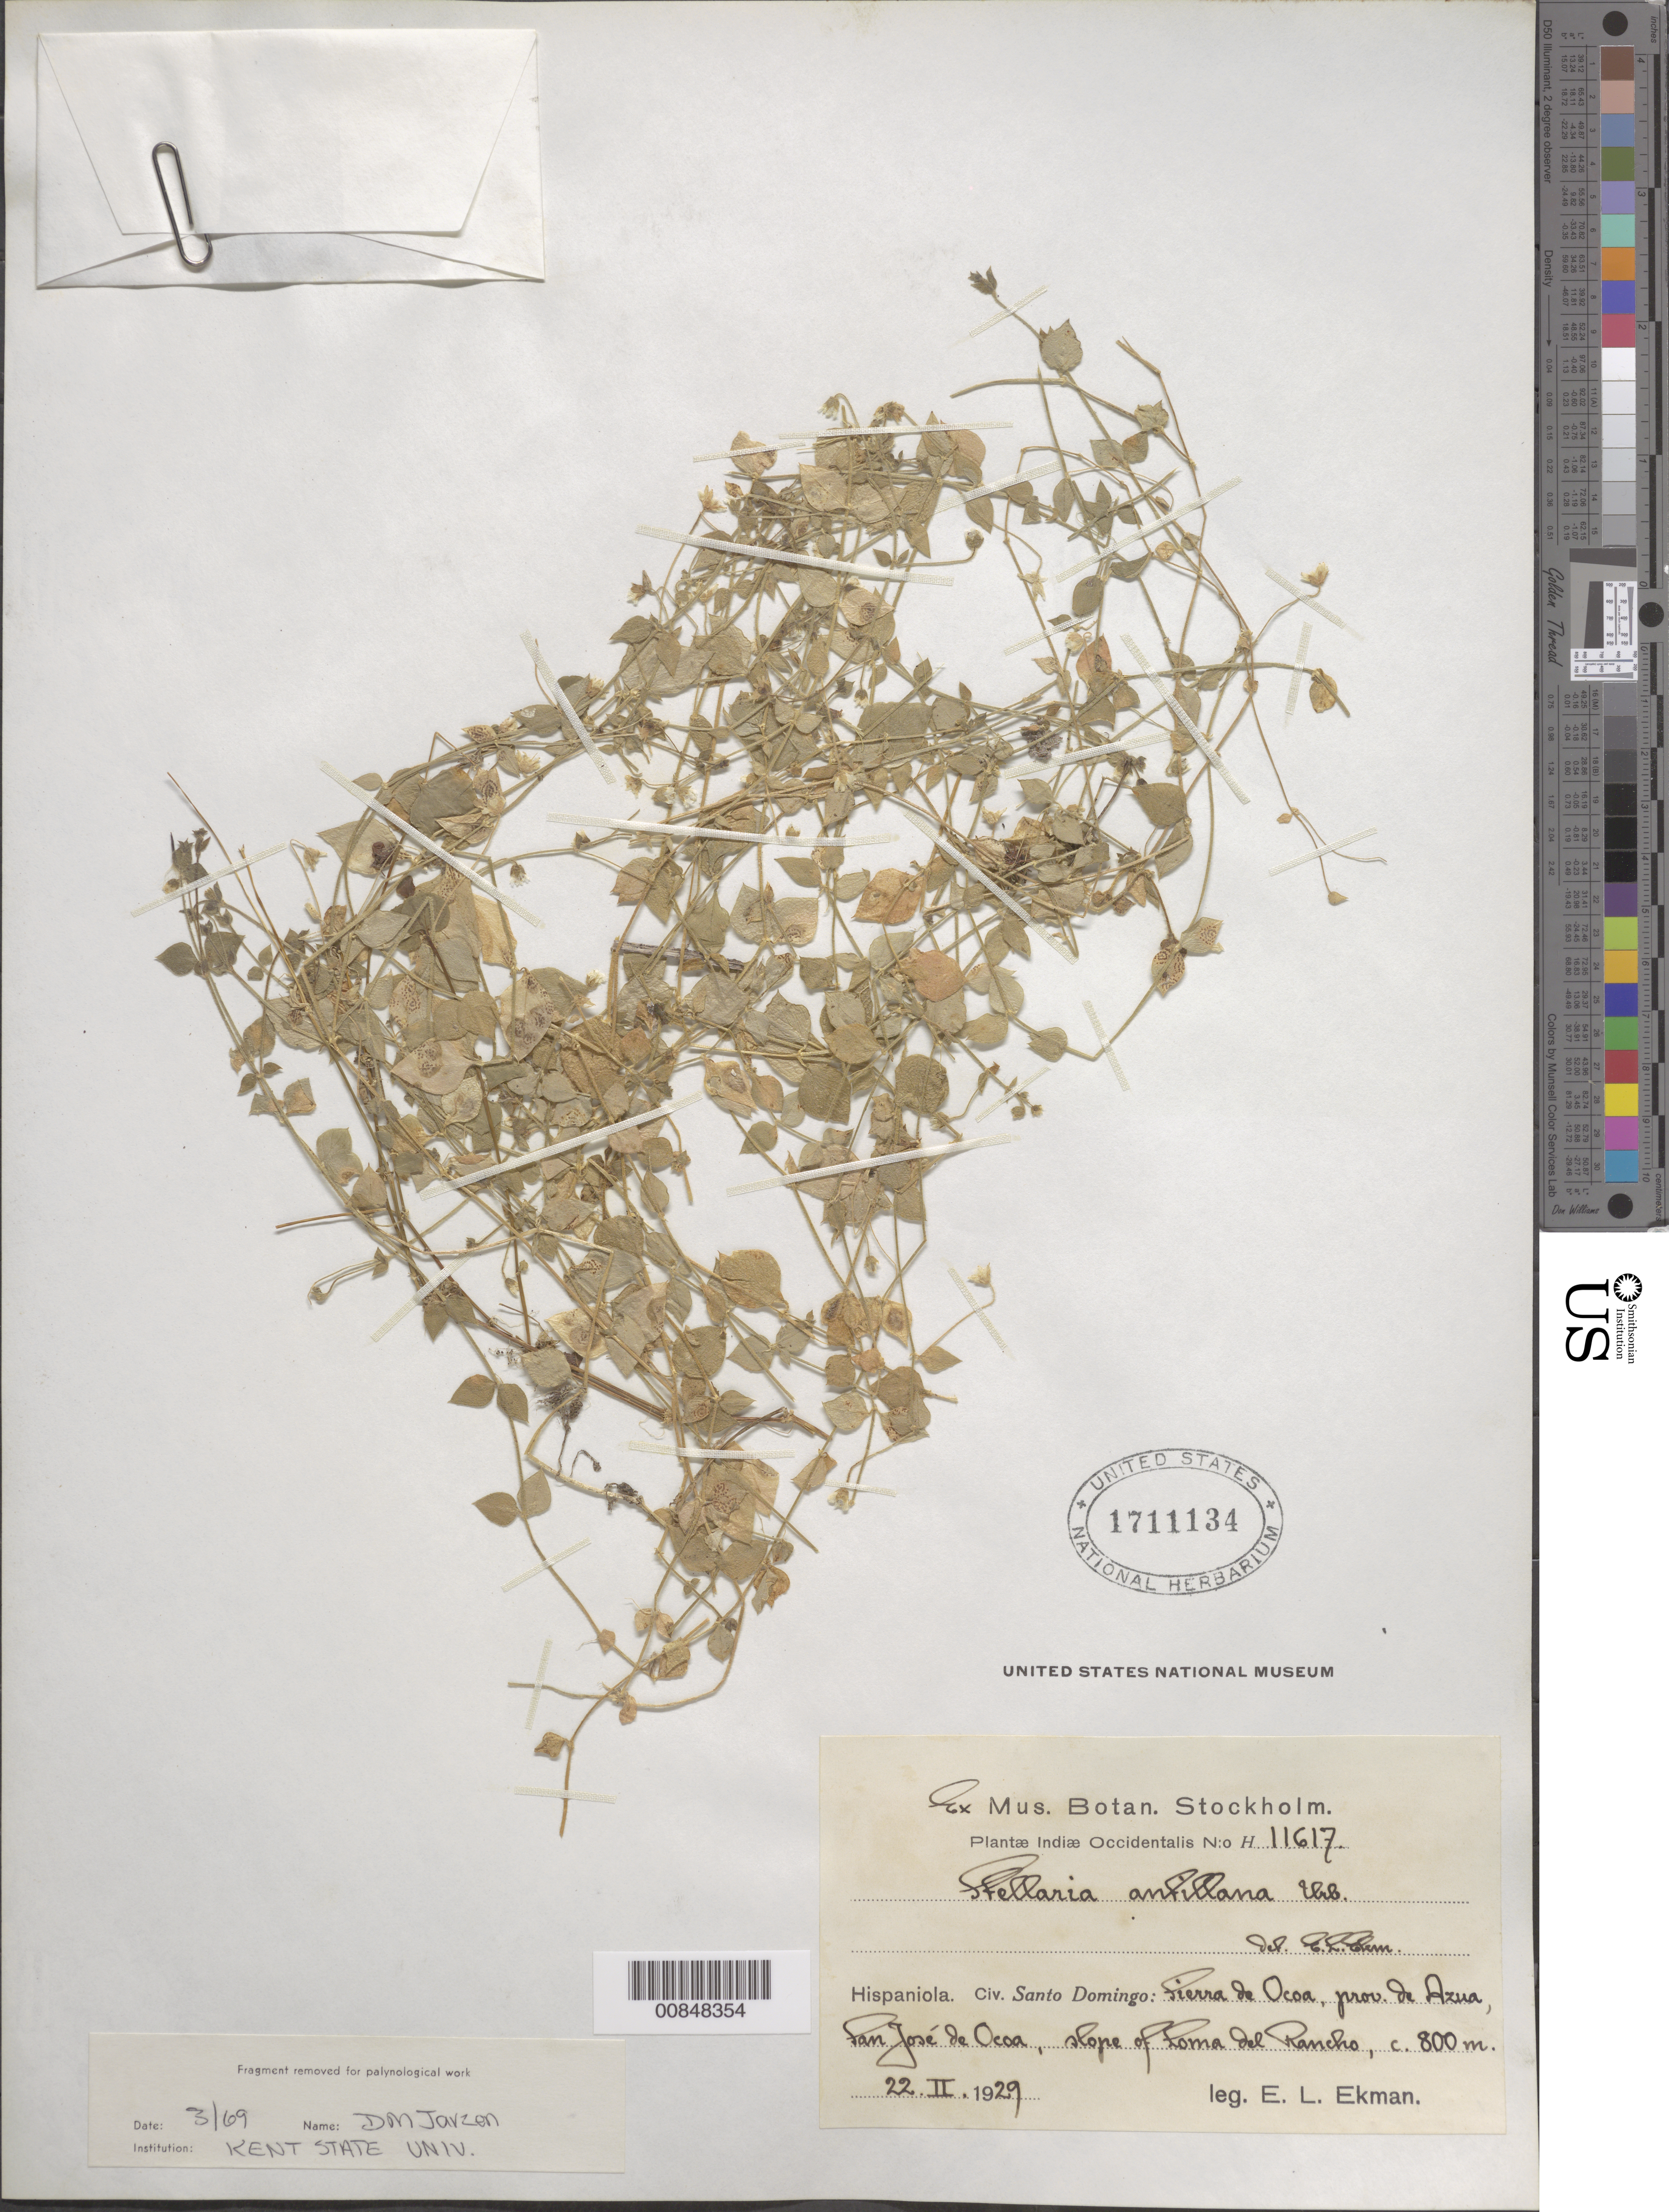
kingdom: Plantae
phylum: Tracheophyta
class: Magnoliopsida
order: Caryophyllales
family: Caryophyllaceae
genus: Stellaria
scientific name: Stellaria antillana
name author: Urb.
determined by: Ekman, E. L.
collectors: E. L. Ekman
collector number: H 11617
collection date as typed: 22 Feb 1929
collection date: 1929-02-22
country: Dominican Republic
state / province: Azua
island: Hispaniola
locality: Sierra de Ocoa, slope of Loma del Rancho.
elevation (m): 800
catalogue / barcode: US 1711134